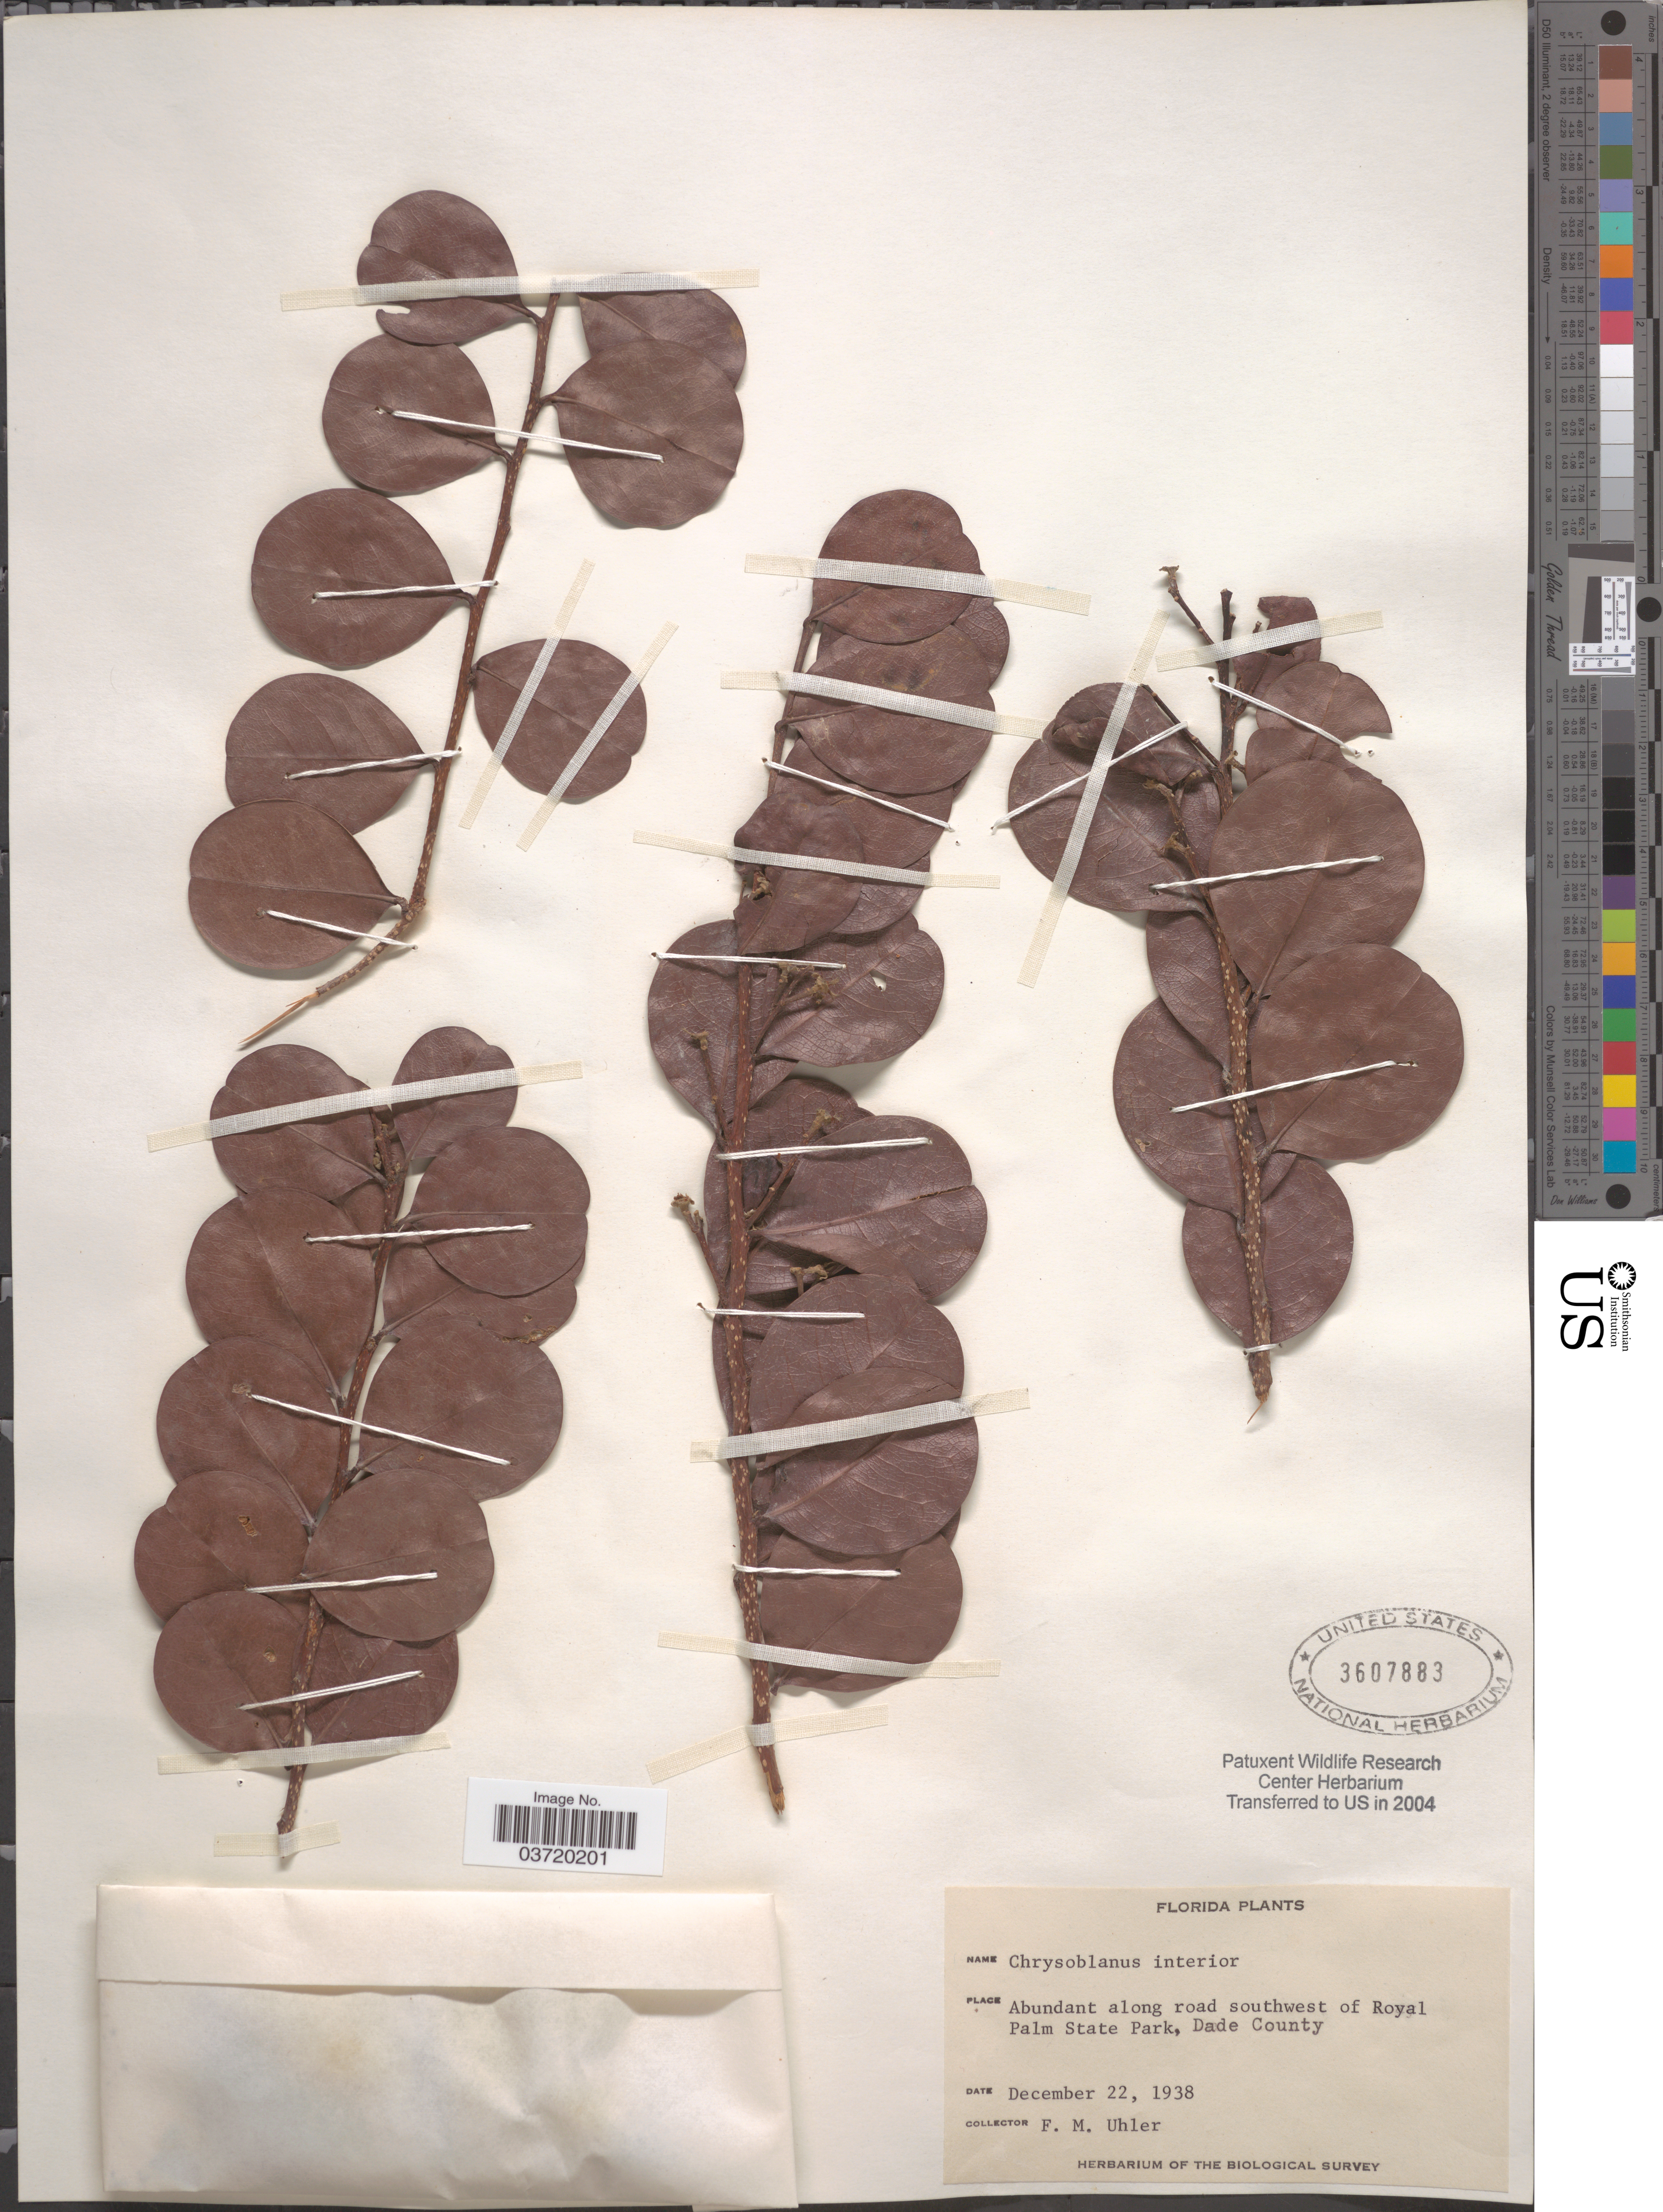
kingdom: Plantae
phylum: Tracheophyta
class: Magnoliopsida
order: Malpighiales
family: Chrysobalanaceae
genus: Chrysobalanus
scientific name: Chrysobalanus icaco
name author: L.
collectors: F. M. Uhler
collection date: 1938-12-22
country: United States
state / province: Florida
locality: Along road southwest of Royal Palm State Park, Dade County.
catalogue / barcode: US 3607883